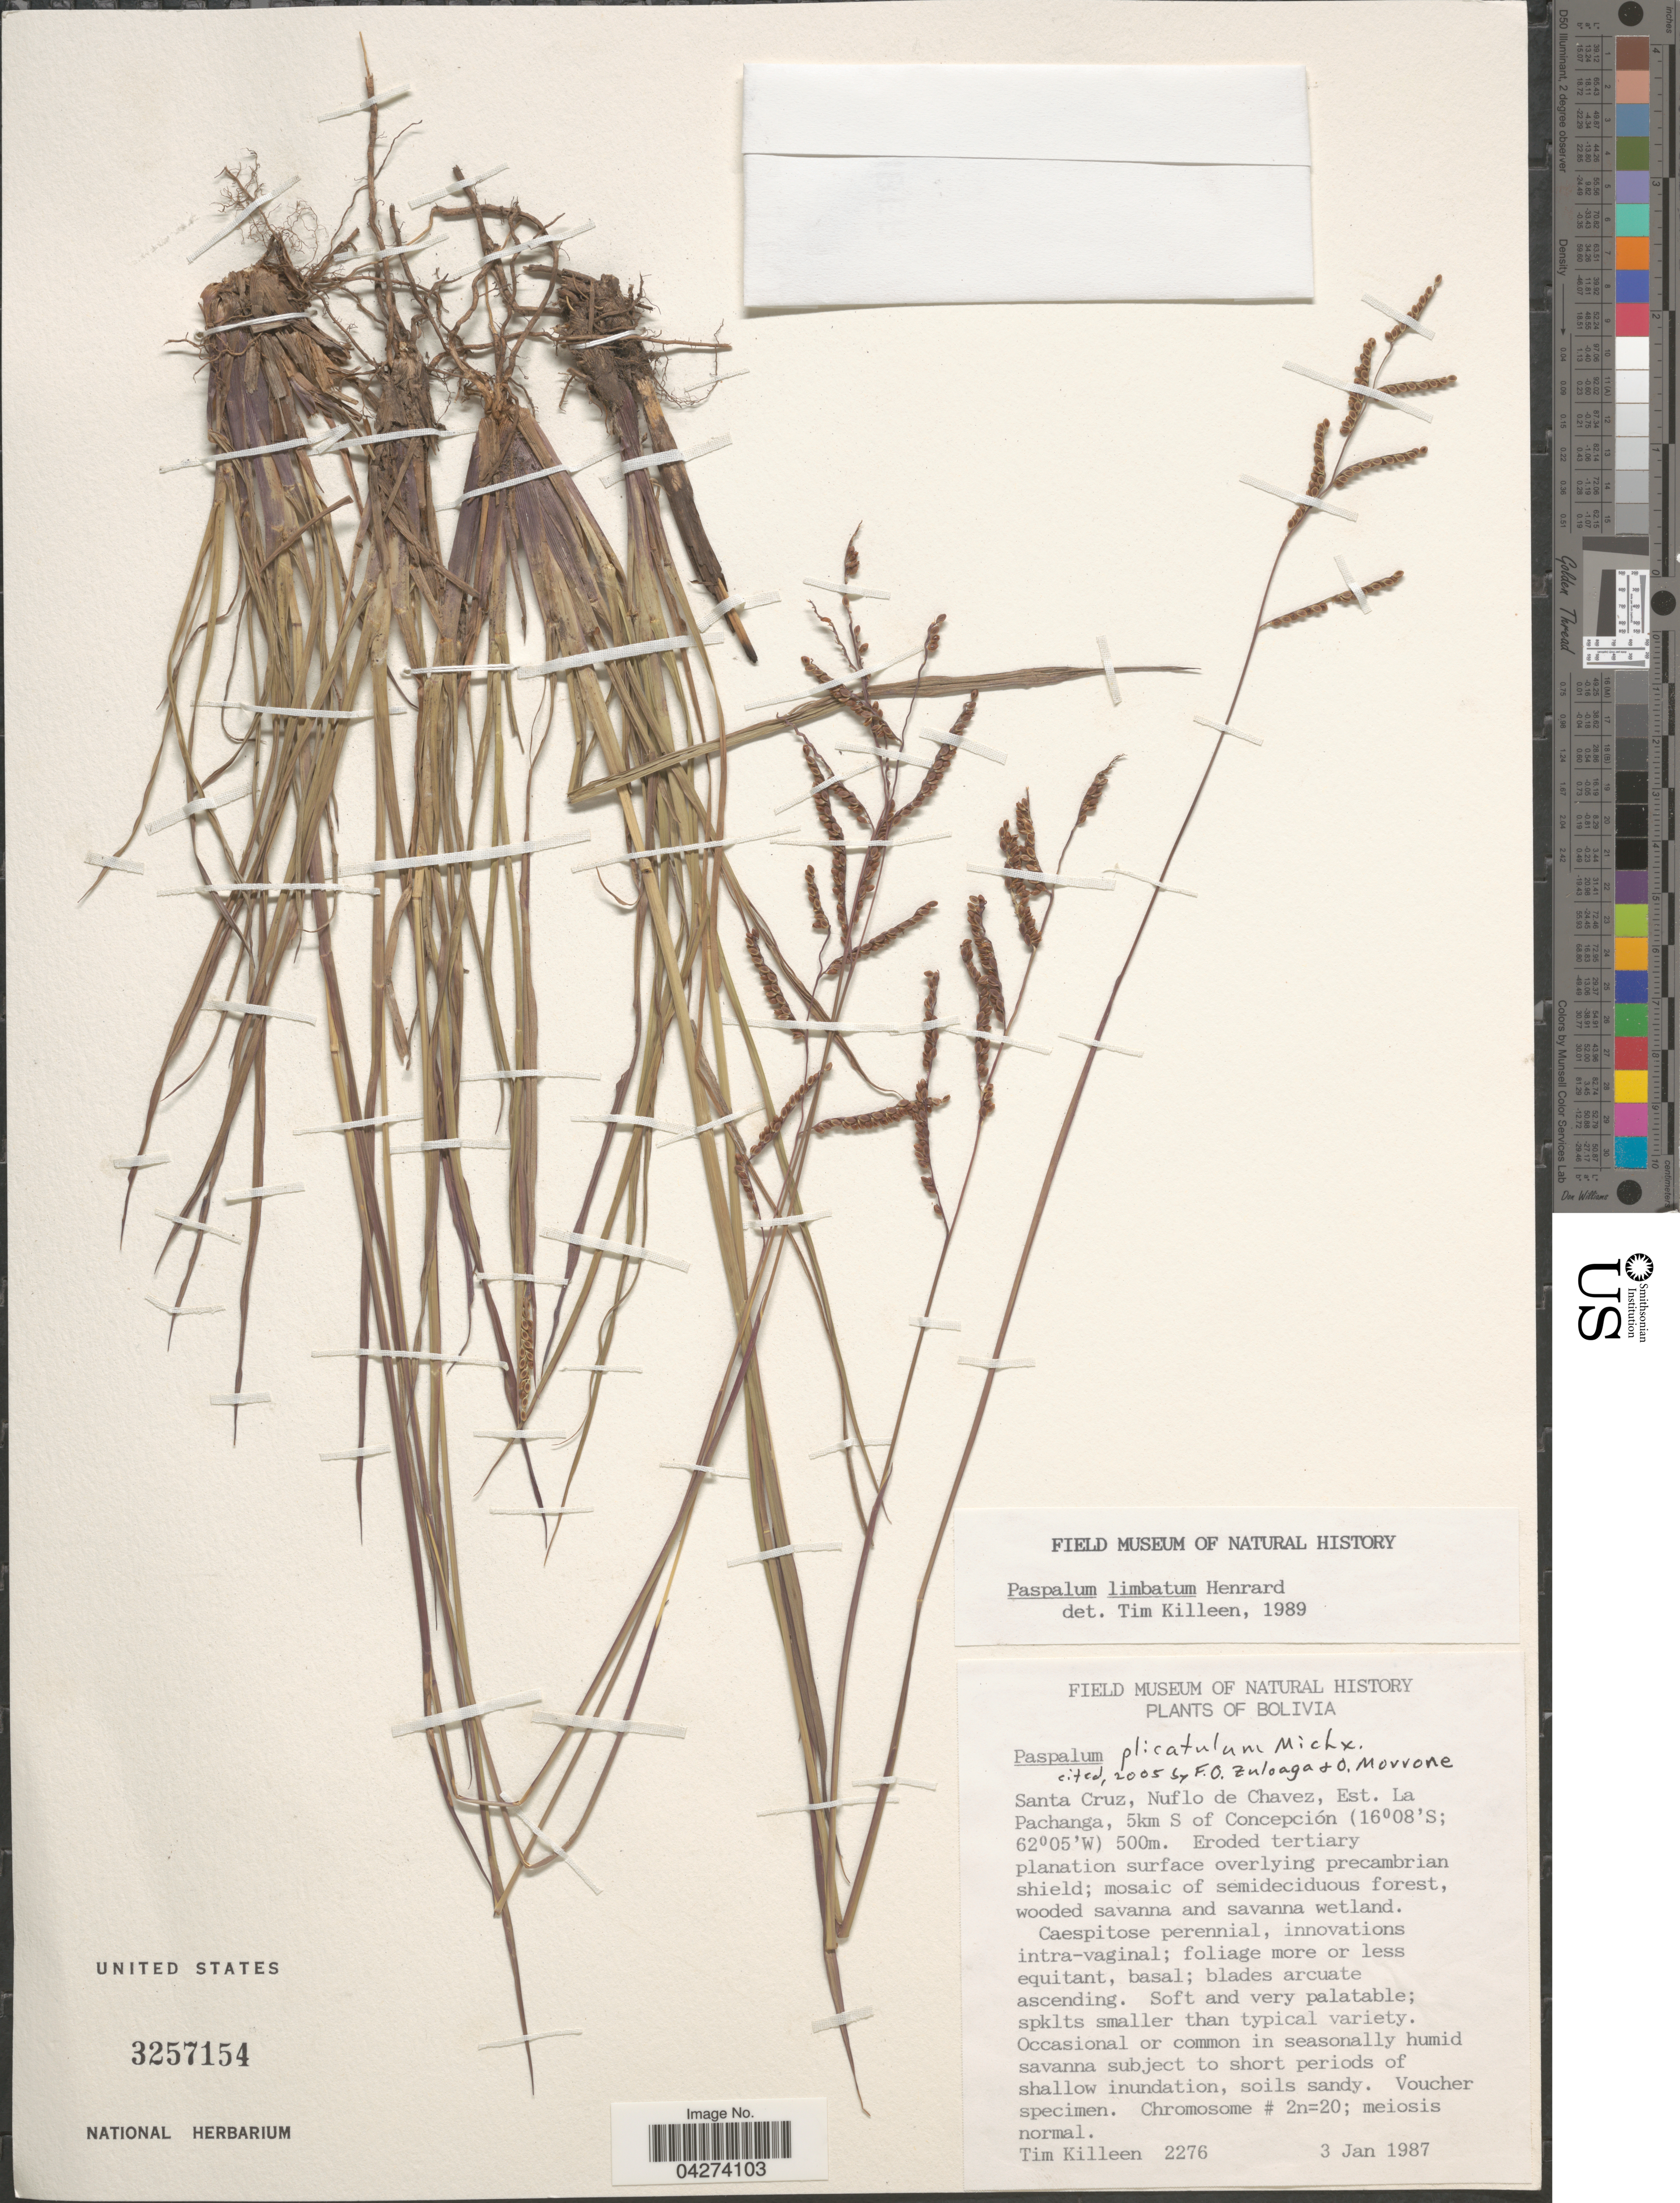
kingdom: Plantae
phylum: Tracheophyta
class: Liliopsida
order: Poales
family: Poaceae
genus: Paspalum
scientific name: Paspalum plicatulum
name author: Michx.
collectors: T. J. Killeen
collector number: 2276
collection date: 1987-01-03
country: Bolivia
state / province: Santa Cruz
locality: Nuflo de Chavez, Est. La Pachanga, 5km S of Concepción.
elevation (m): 500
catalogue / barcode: US 3257154